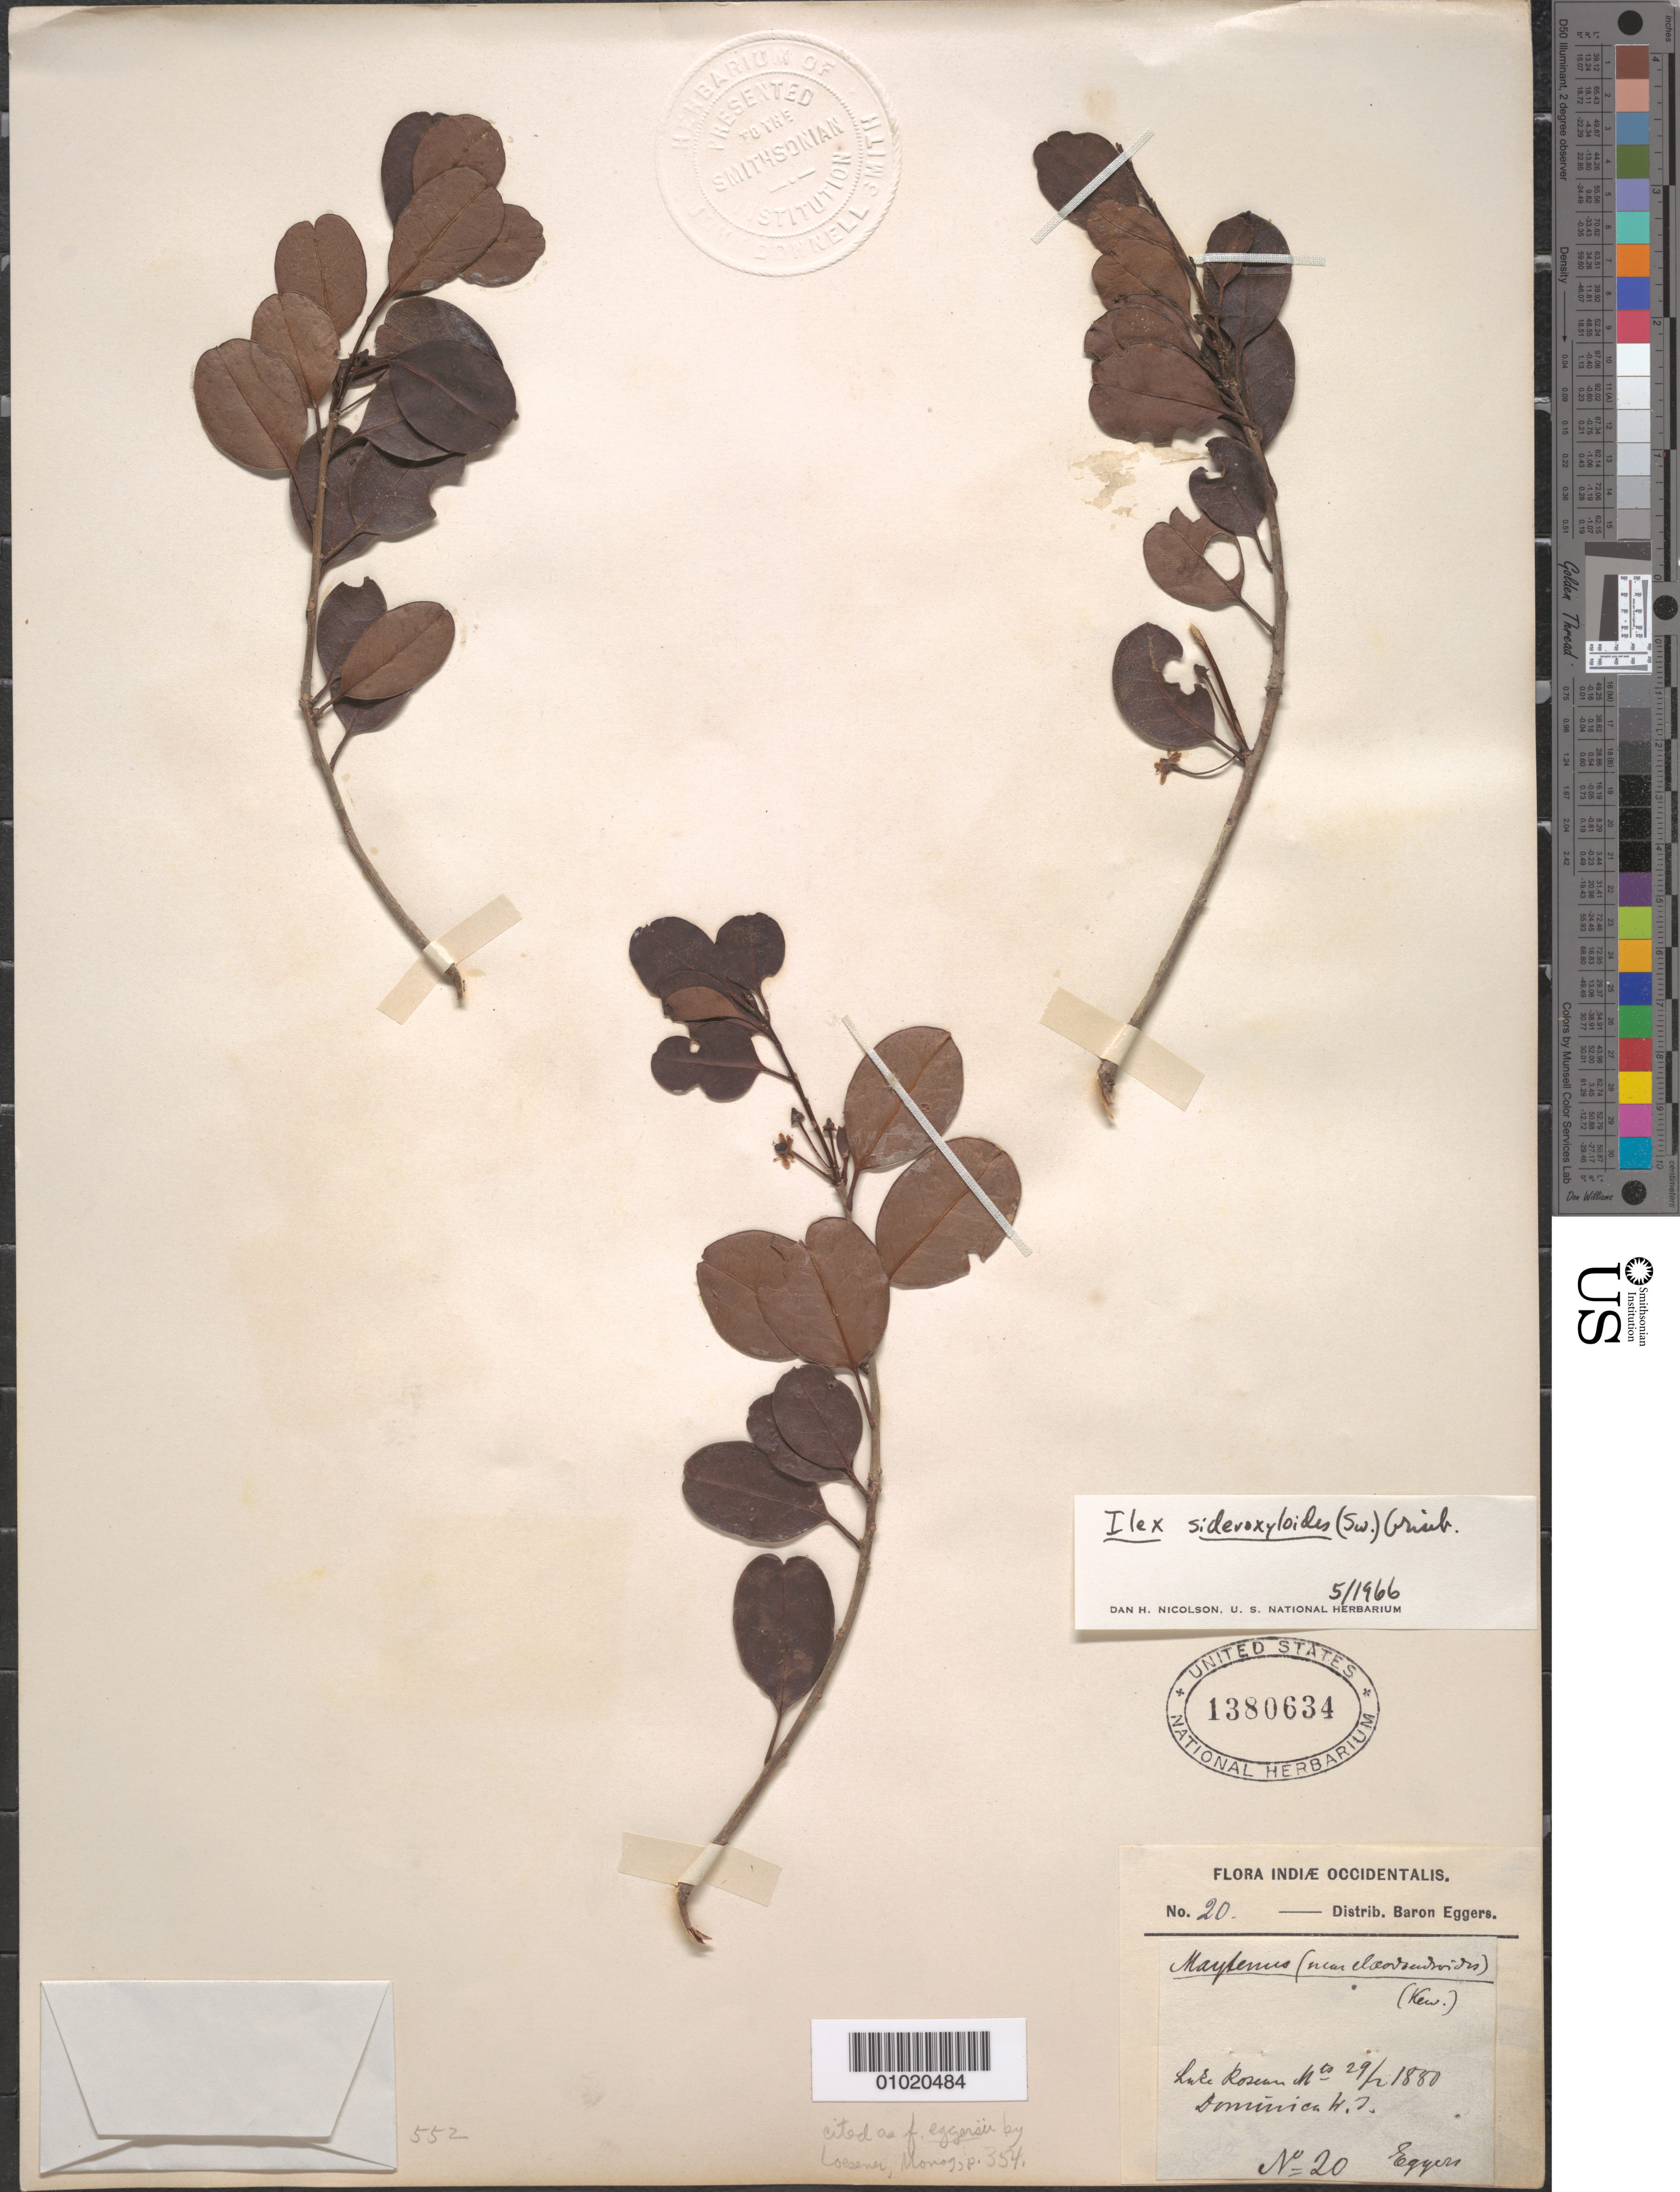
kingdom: Plantae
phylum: Tracheophyta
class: Magnoliopsida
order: Aquifoliales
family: Aquifoliaceae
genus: Ilex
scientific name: Ilex sideroxyloides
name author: (Sw.) Griseb.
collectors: H. F. A. von Eggers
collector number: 20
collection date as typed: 29 Apr 1880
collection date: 1880-04-29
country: Dominica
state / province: St. George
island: Dominica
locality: Lake Roseau ?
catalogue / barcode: US 1380634